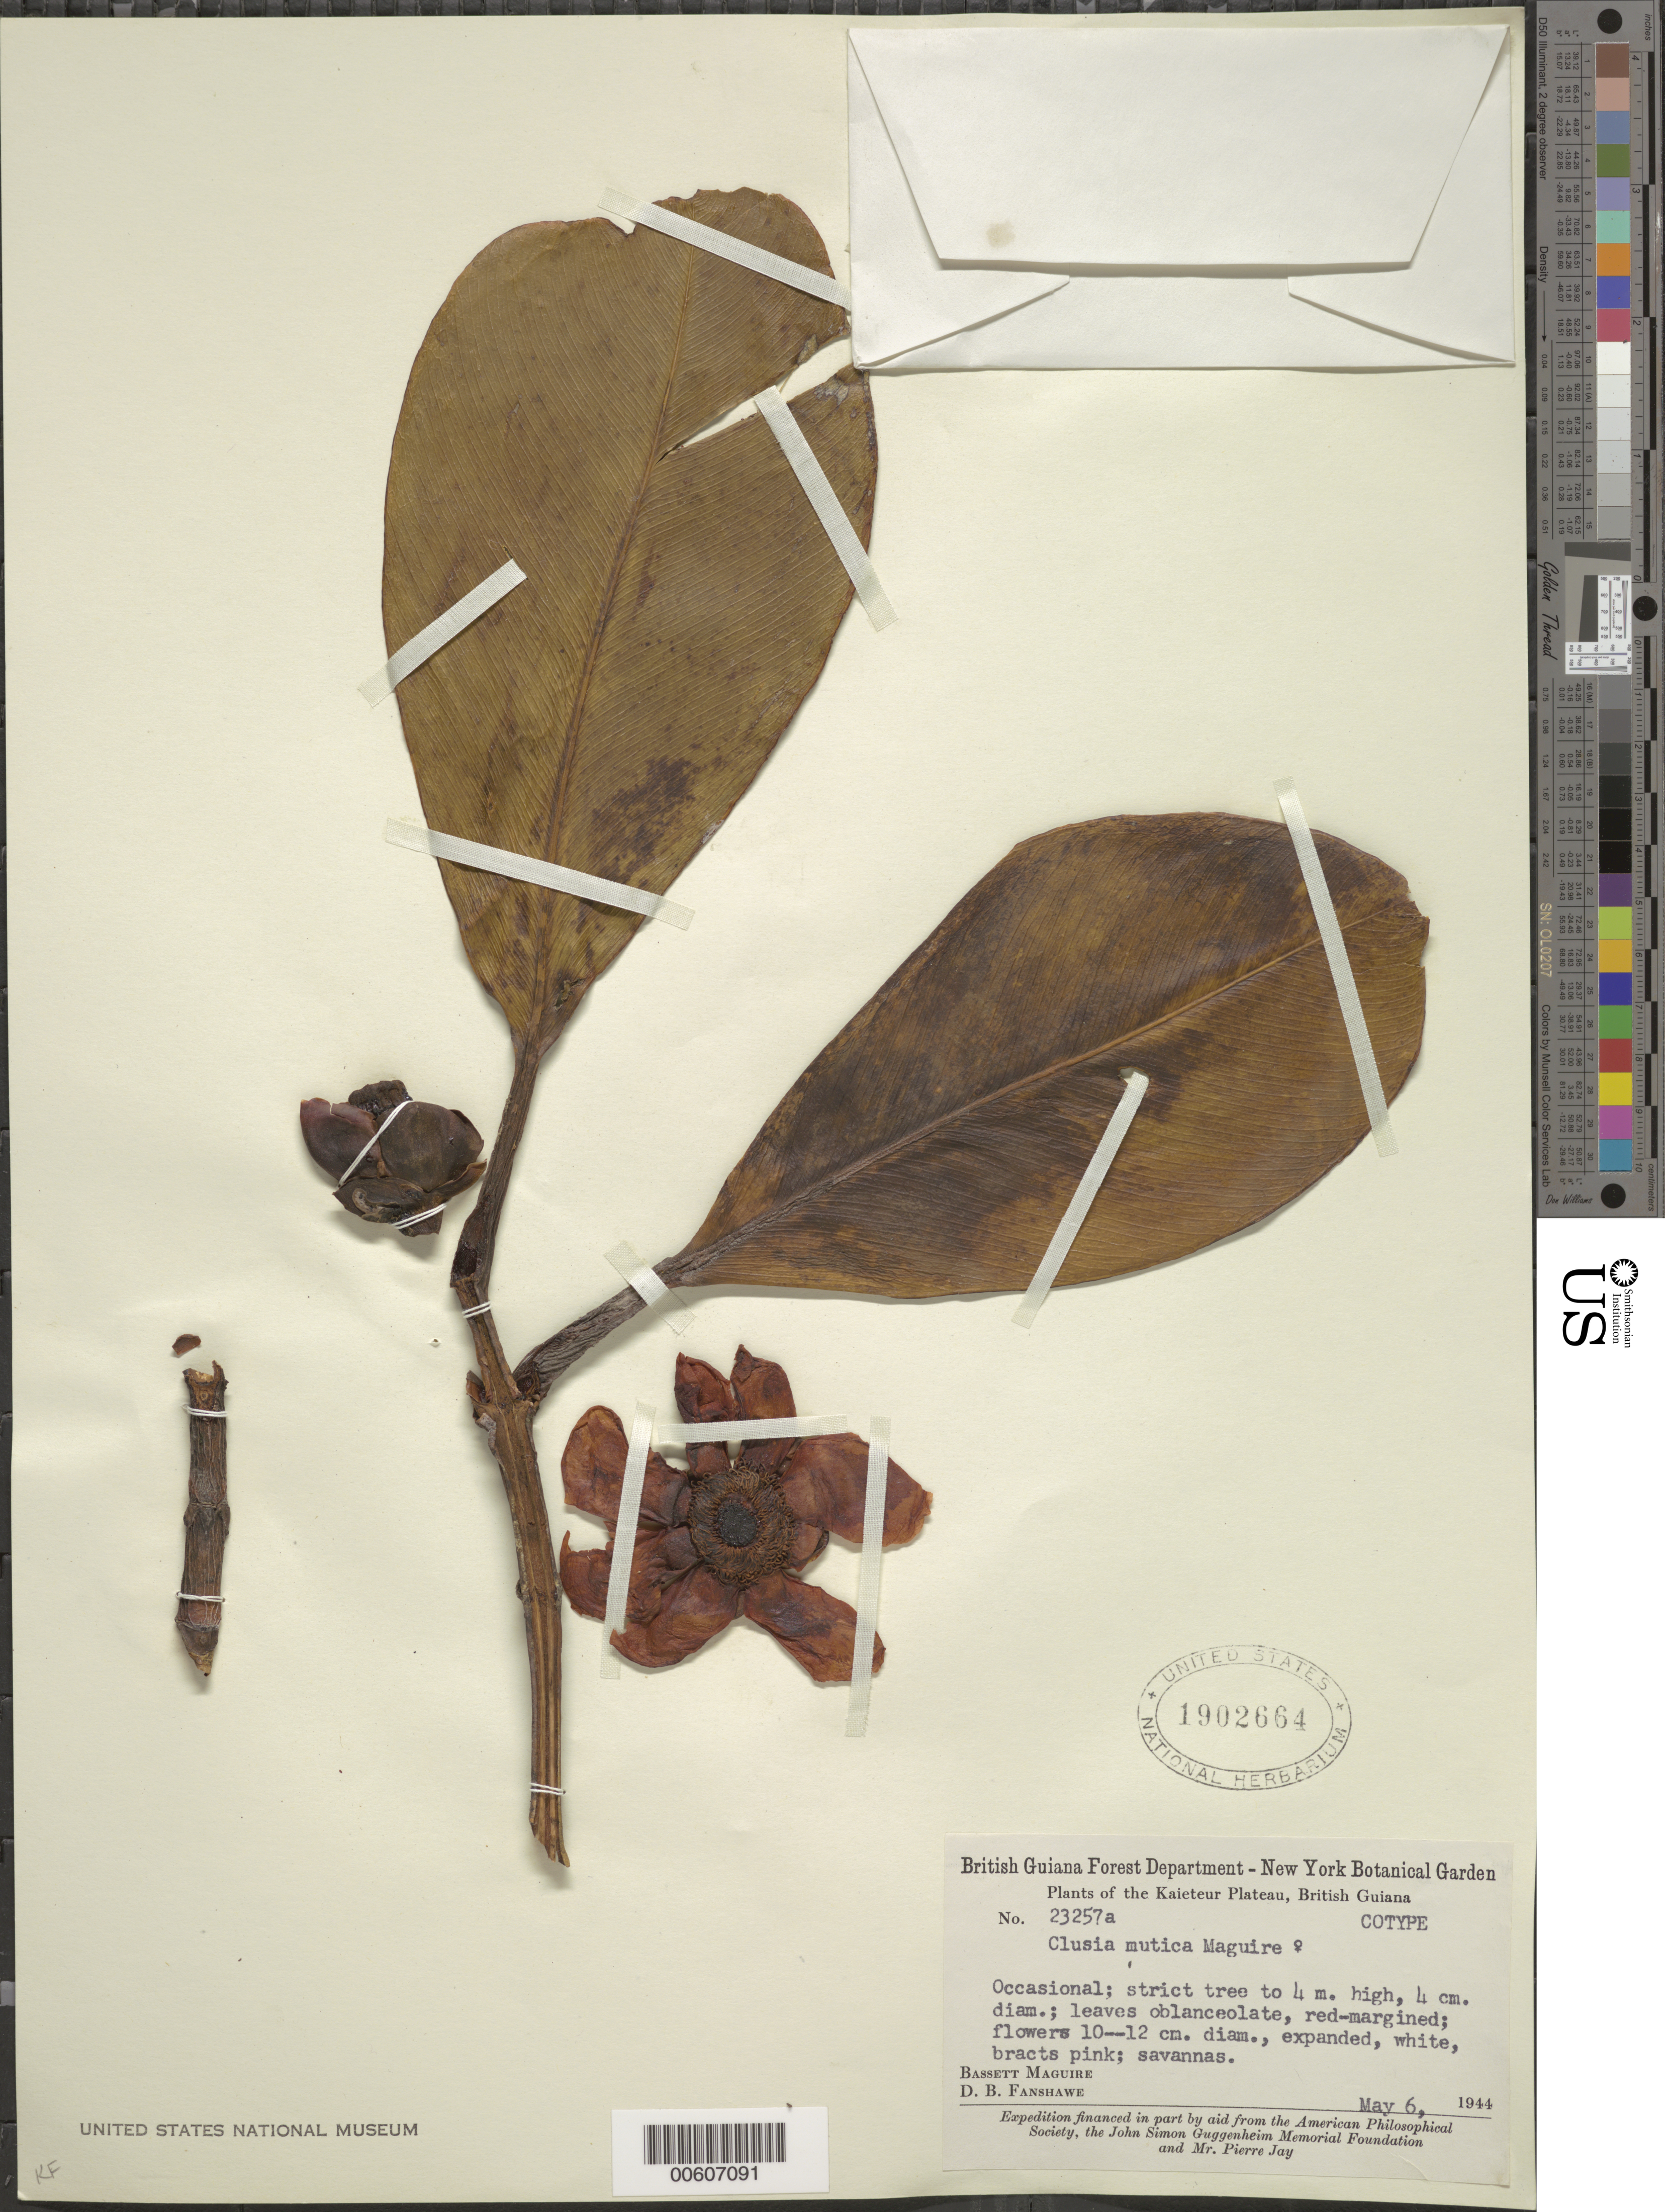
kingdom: Plantae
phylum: Tracheophyta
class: Magnoliopsida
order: Malpighiales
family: Clusiaceae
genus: Clusia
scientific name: Clusia mutica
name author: Maguire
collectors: B. Maguire & D. B. Fanshawe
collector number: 23257 a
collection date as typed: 6-May-44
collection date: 1944-05-06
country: Guyana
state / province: Potaro-Siparuni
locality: Kaieteur Plateau, Potaro River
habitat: Savannas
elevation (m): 427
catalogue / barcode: US 1902664